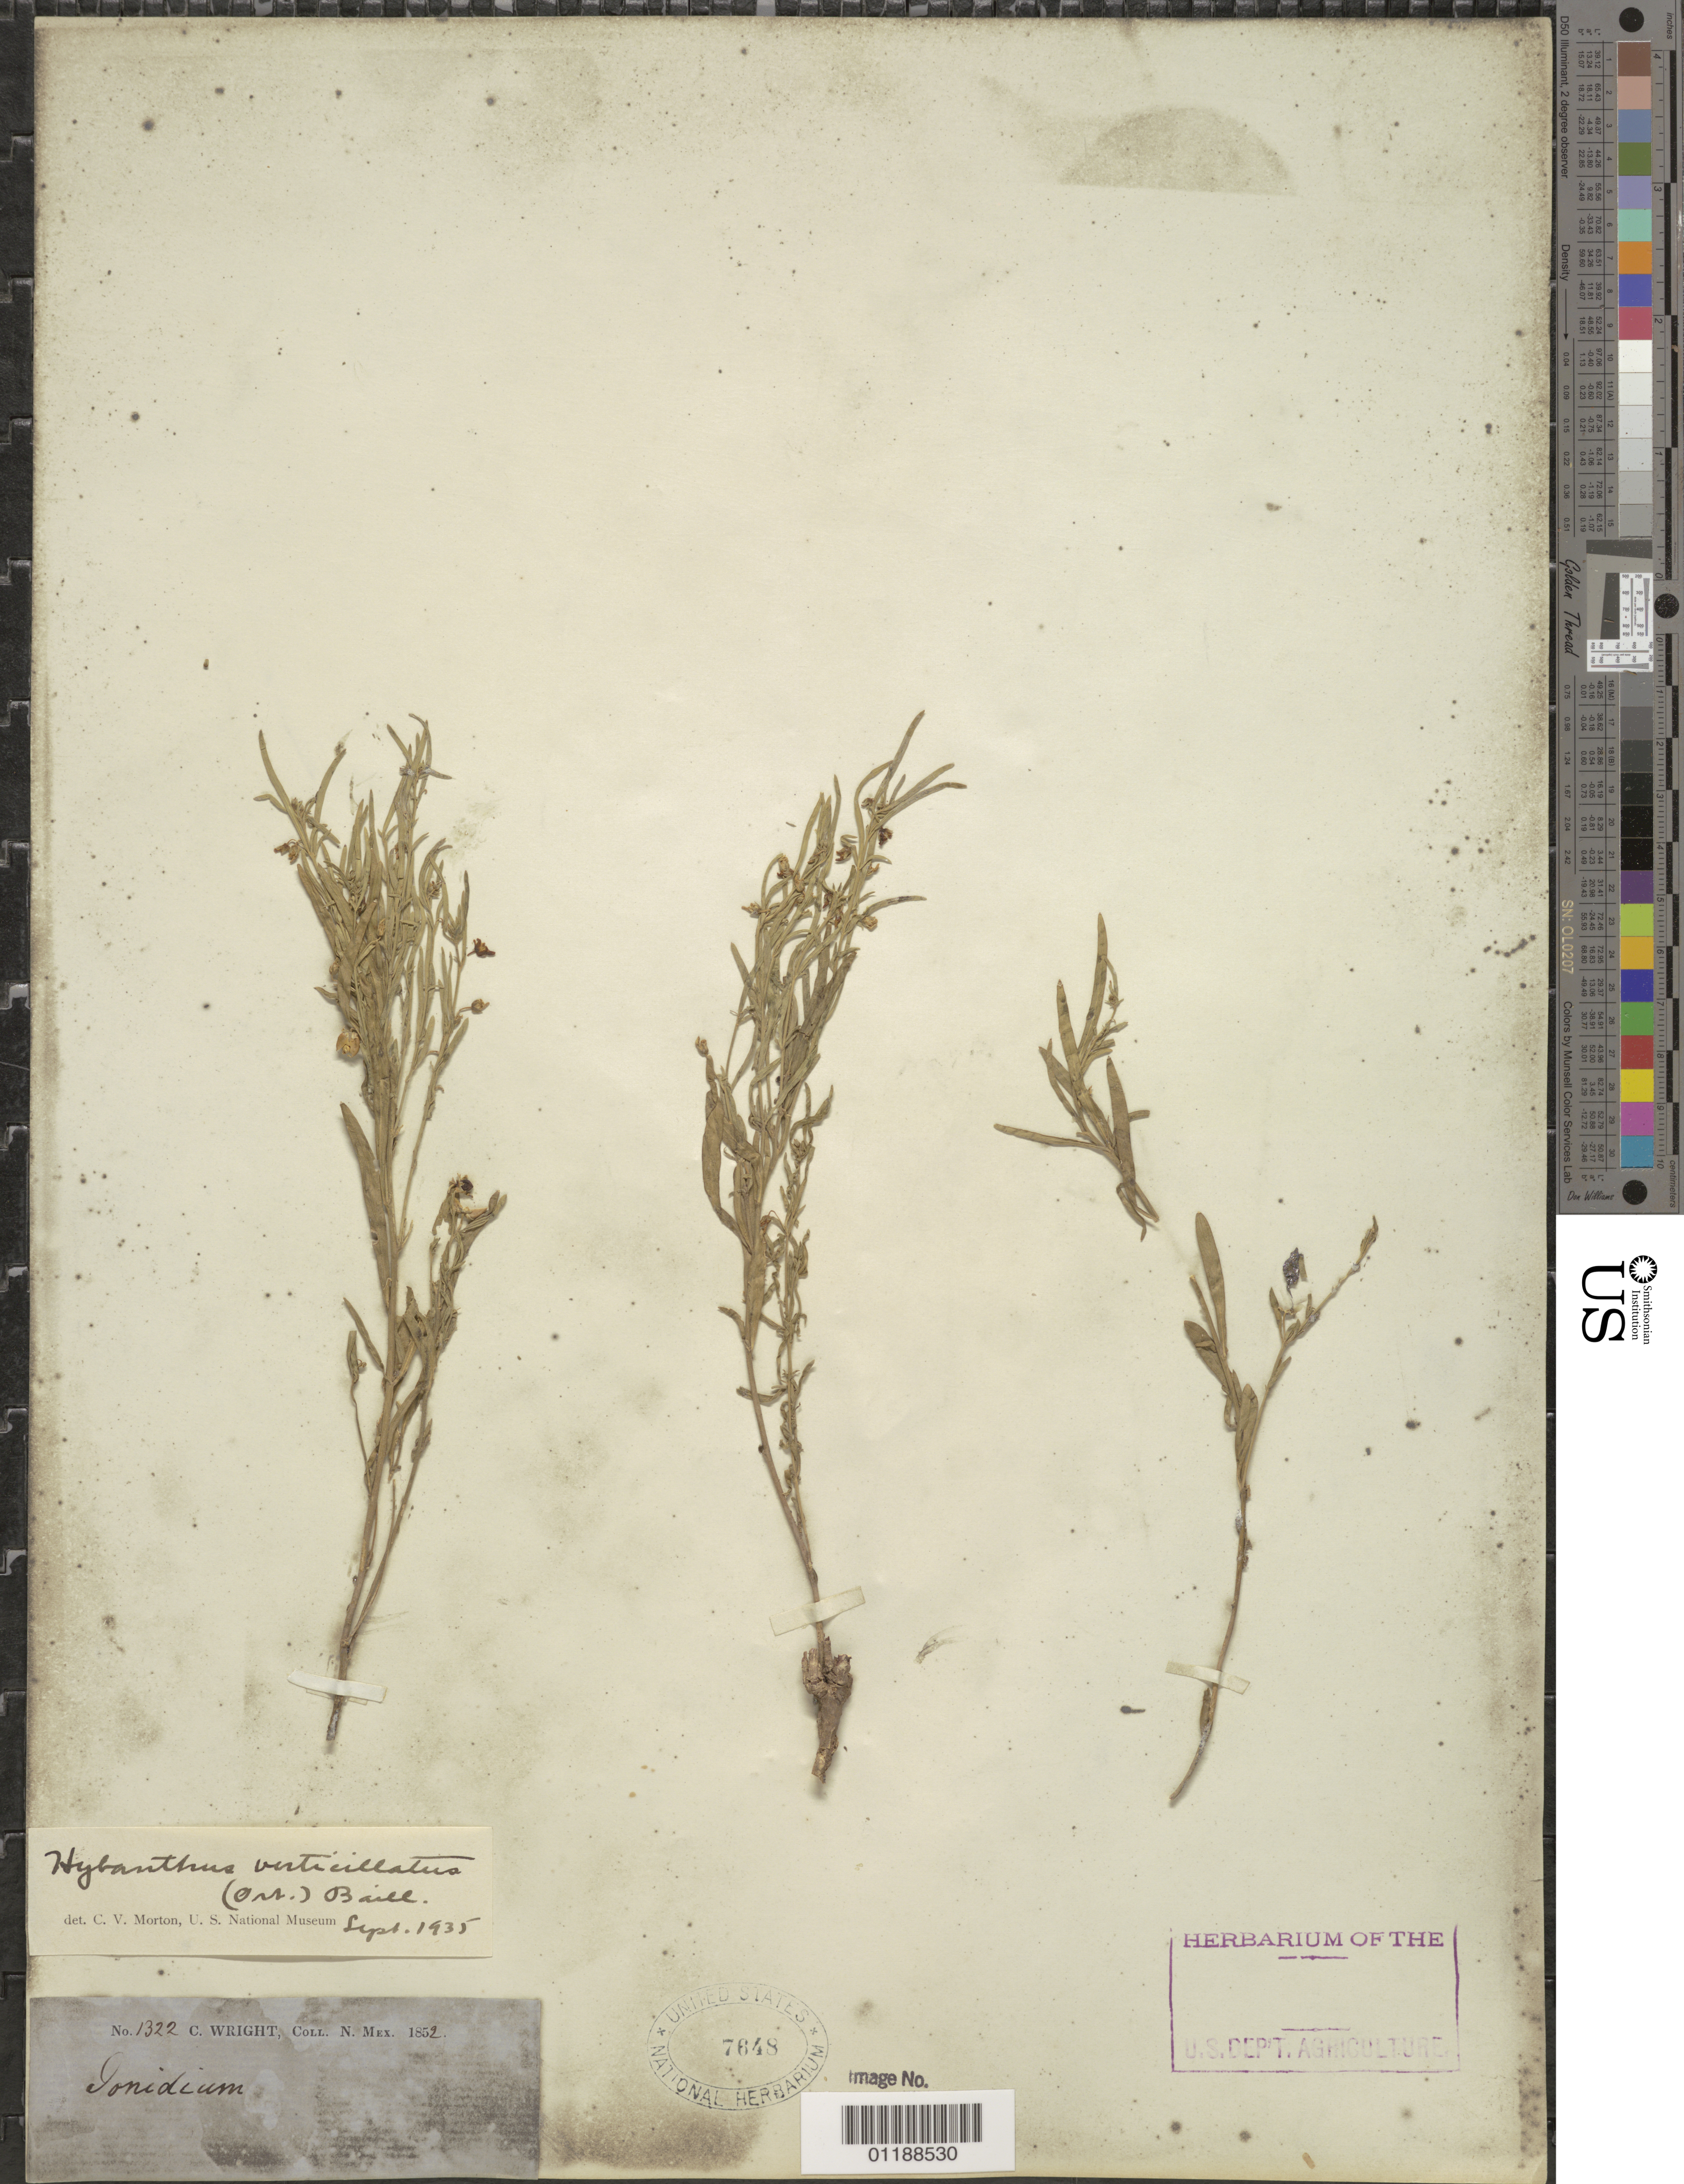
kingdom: Plantae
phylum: Tracheophyta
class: Magnoliopsida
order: Malpighiales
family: Violaceae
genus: Pombalia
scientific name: Pombalia verticillata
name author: (Ortega) Paula-Souza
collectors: C. Wright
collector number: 1322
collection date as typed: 1852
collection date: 1852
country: United States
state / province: New Mexico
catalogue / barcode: US 7648